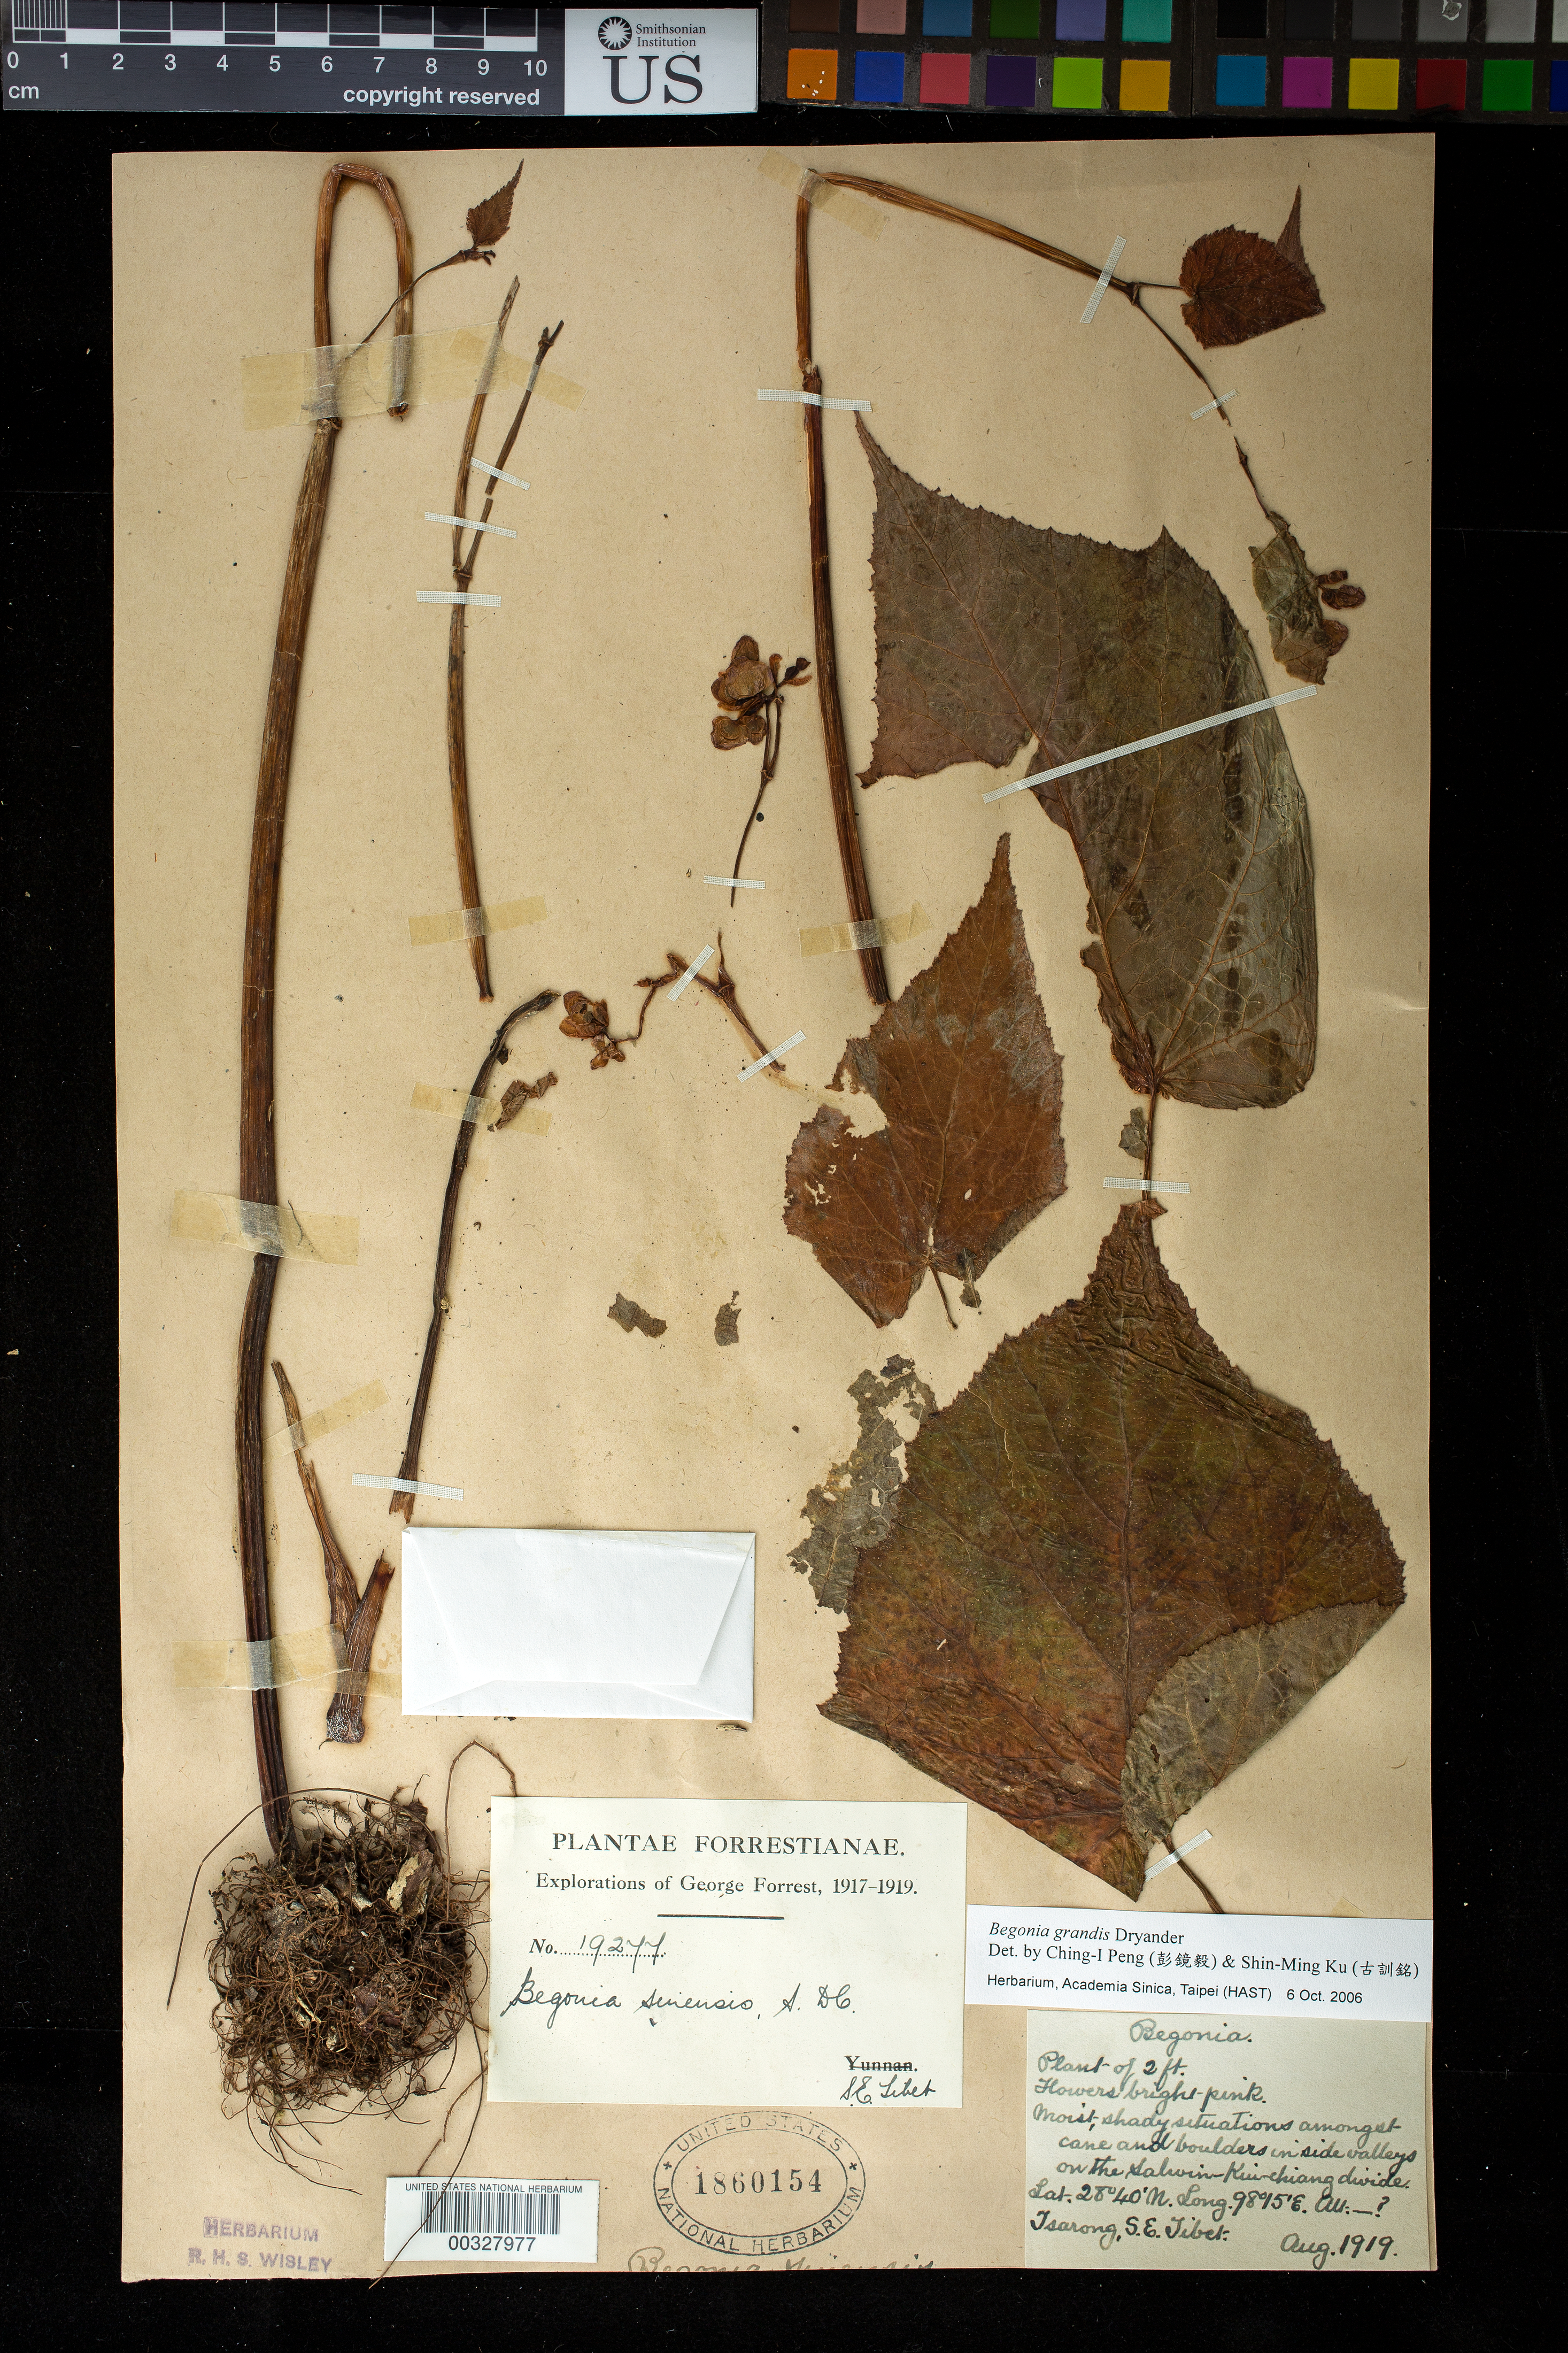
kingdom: Plantae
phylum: Tracheophyta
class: Magnoliopsida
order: Cucurbitales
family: Begoniaceae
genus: Begonia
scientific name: Begonia grandis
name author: Dryand.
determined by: Peng, Ching-I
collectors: G. Forrest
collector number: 19277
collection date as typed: Aug 1910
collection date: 1910-08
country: China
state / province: Xizang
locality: Inside valleys on salwin kuichiang divide, tsarong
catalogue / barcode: US 1860154